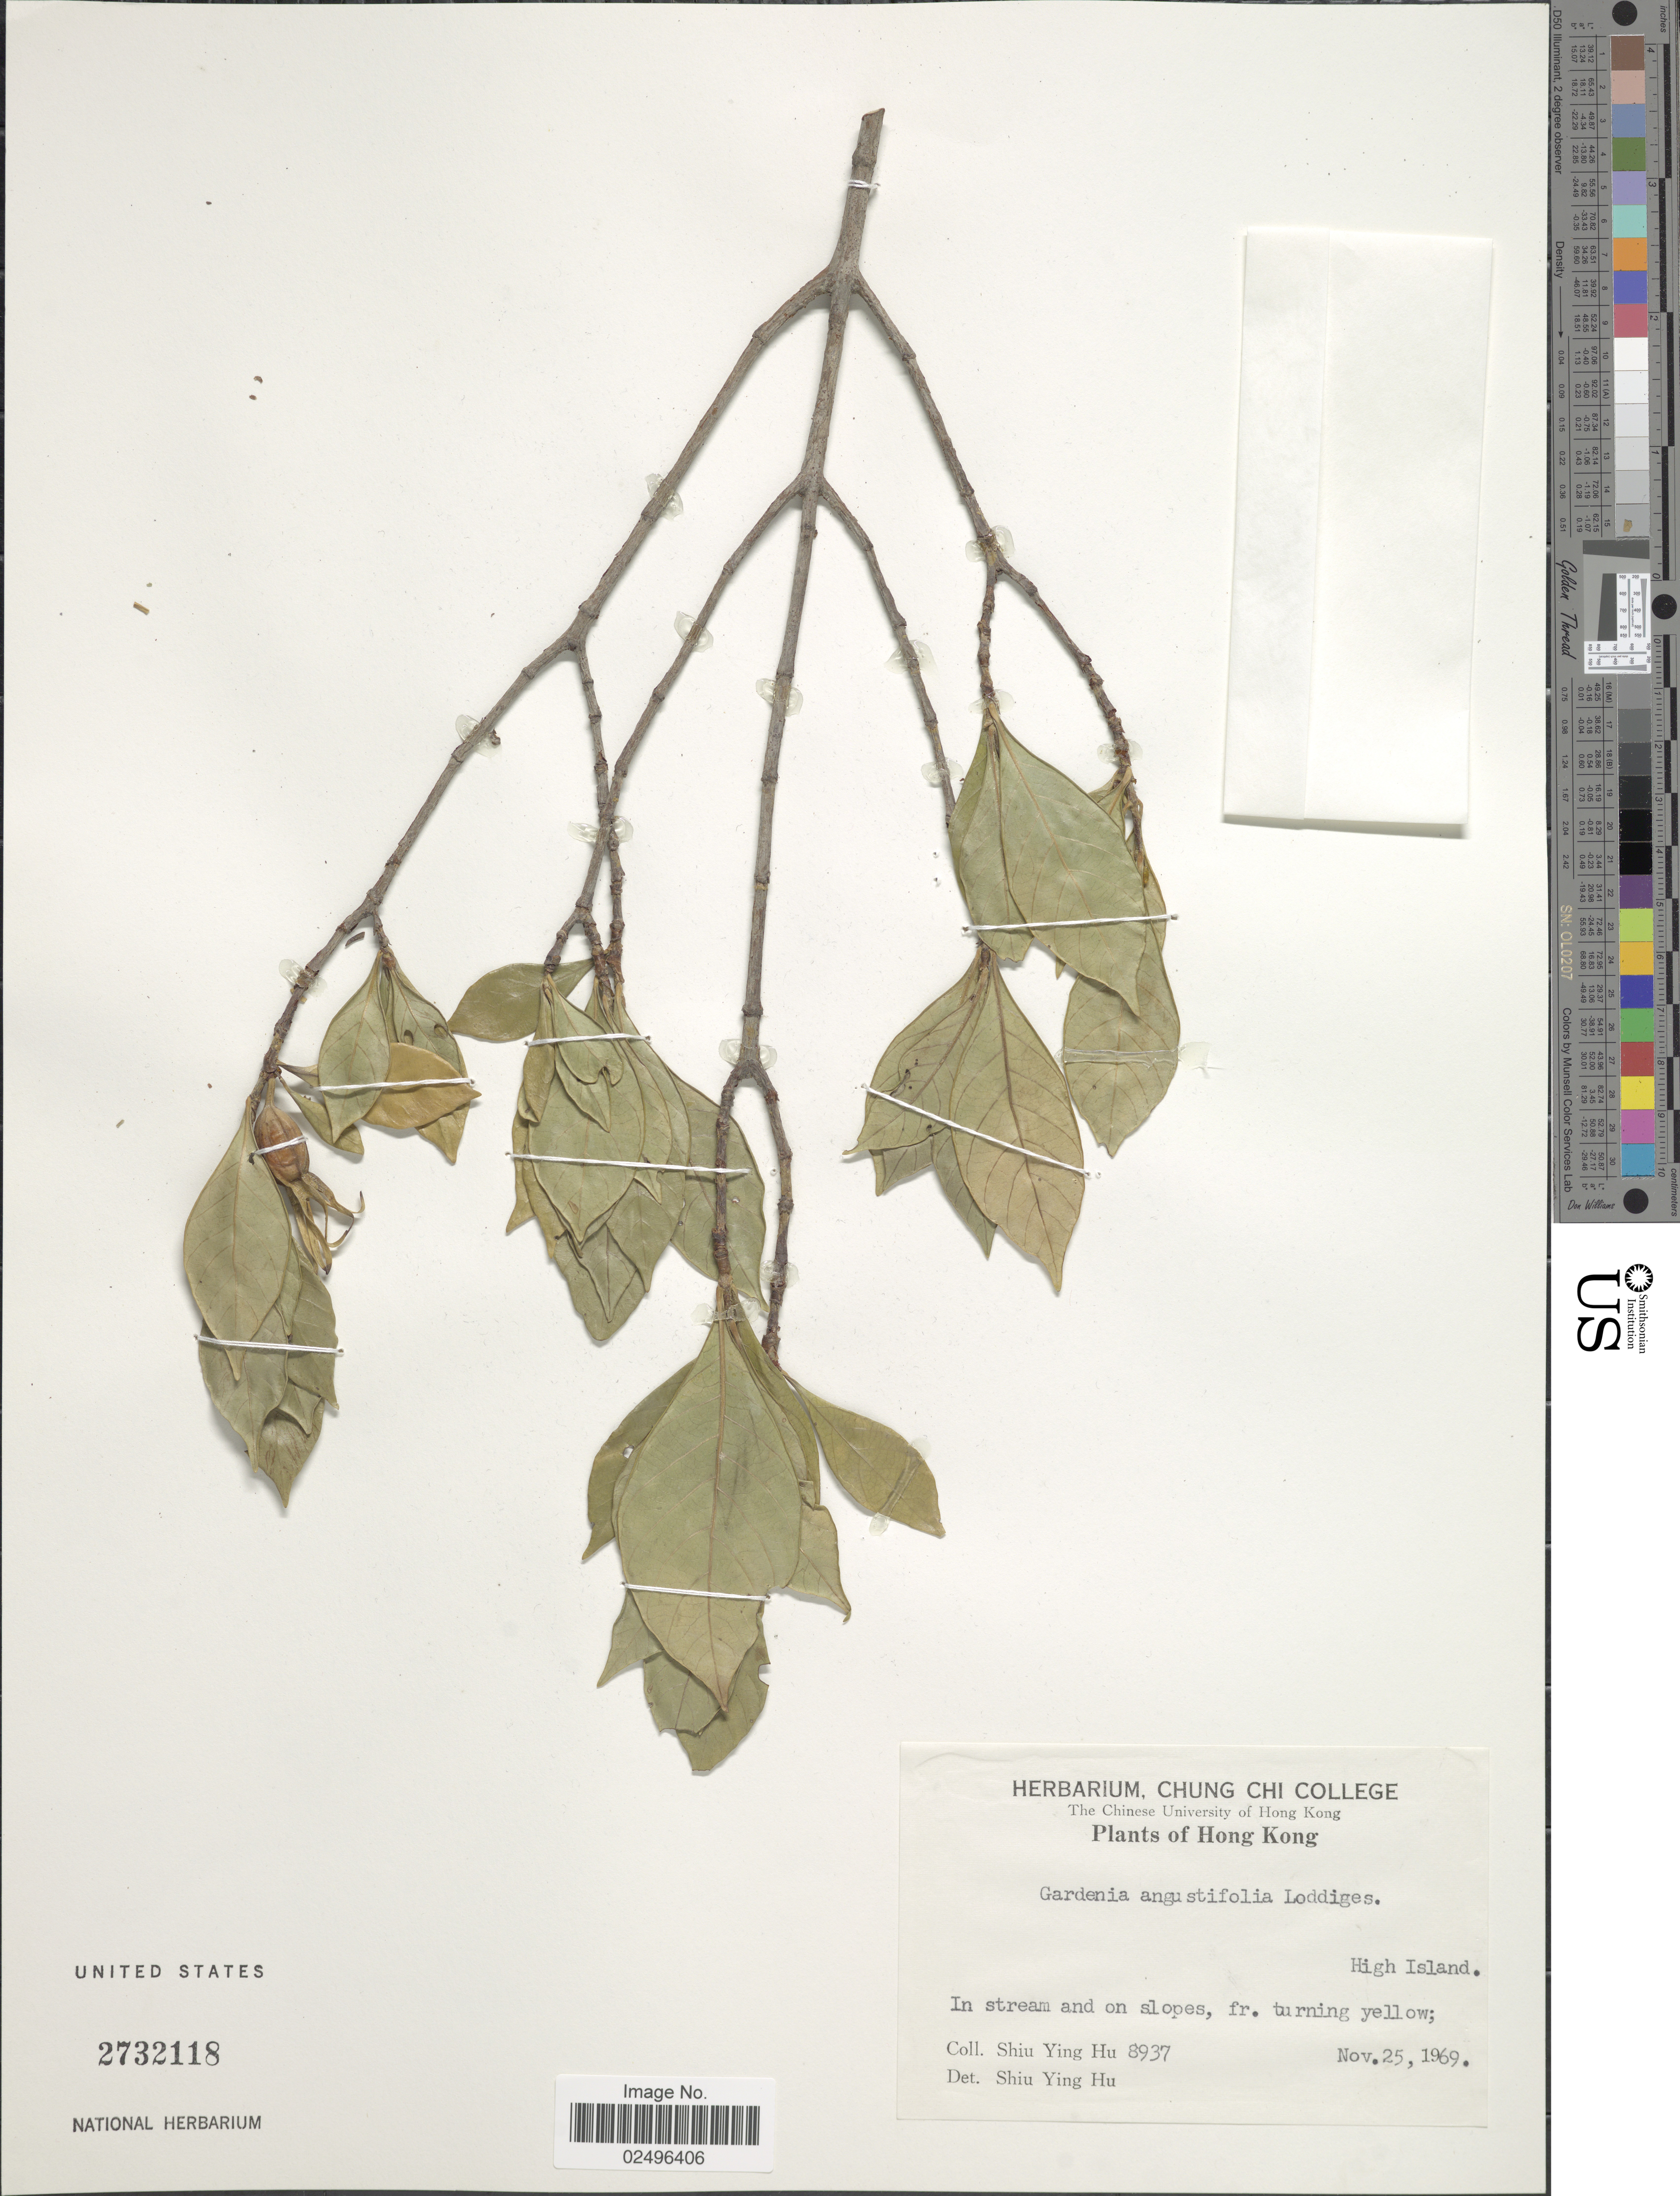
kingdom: Plantae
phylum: Tracheophyta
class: Magnoliopsida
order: Gentianales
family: Rubiaceae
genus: Gardenia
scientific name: Gardenia angustifolia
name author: Lodd.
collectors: S. Y. Hu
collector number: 8937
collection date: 1969-11-25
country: China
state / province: Hong Kong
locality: Hong Kong, High Island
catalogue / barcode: US 2732118